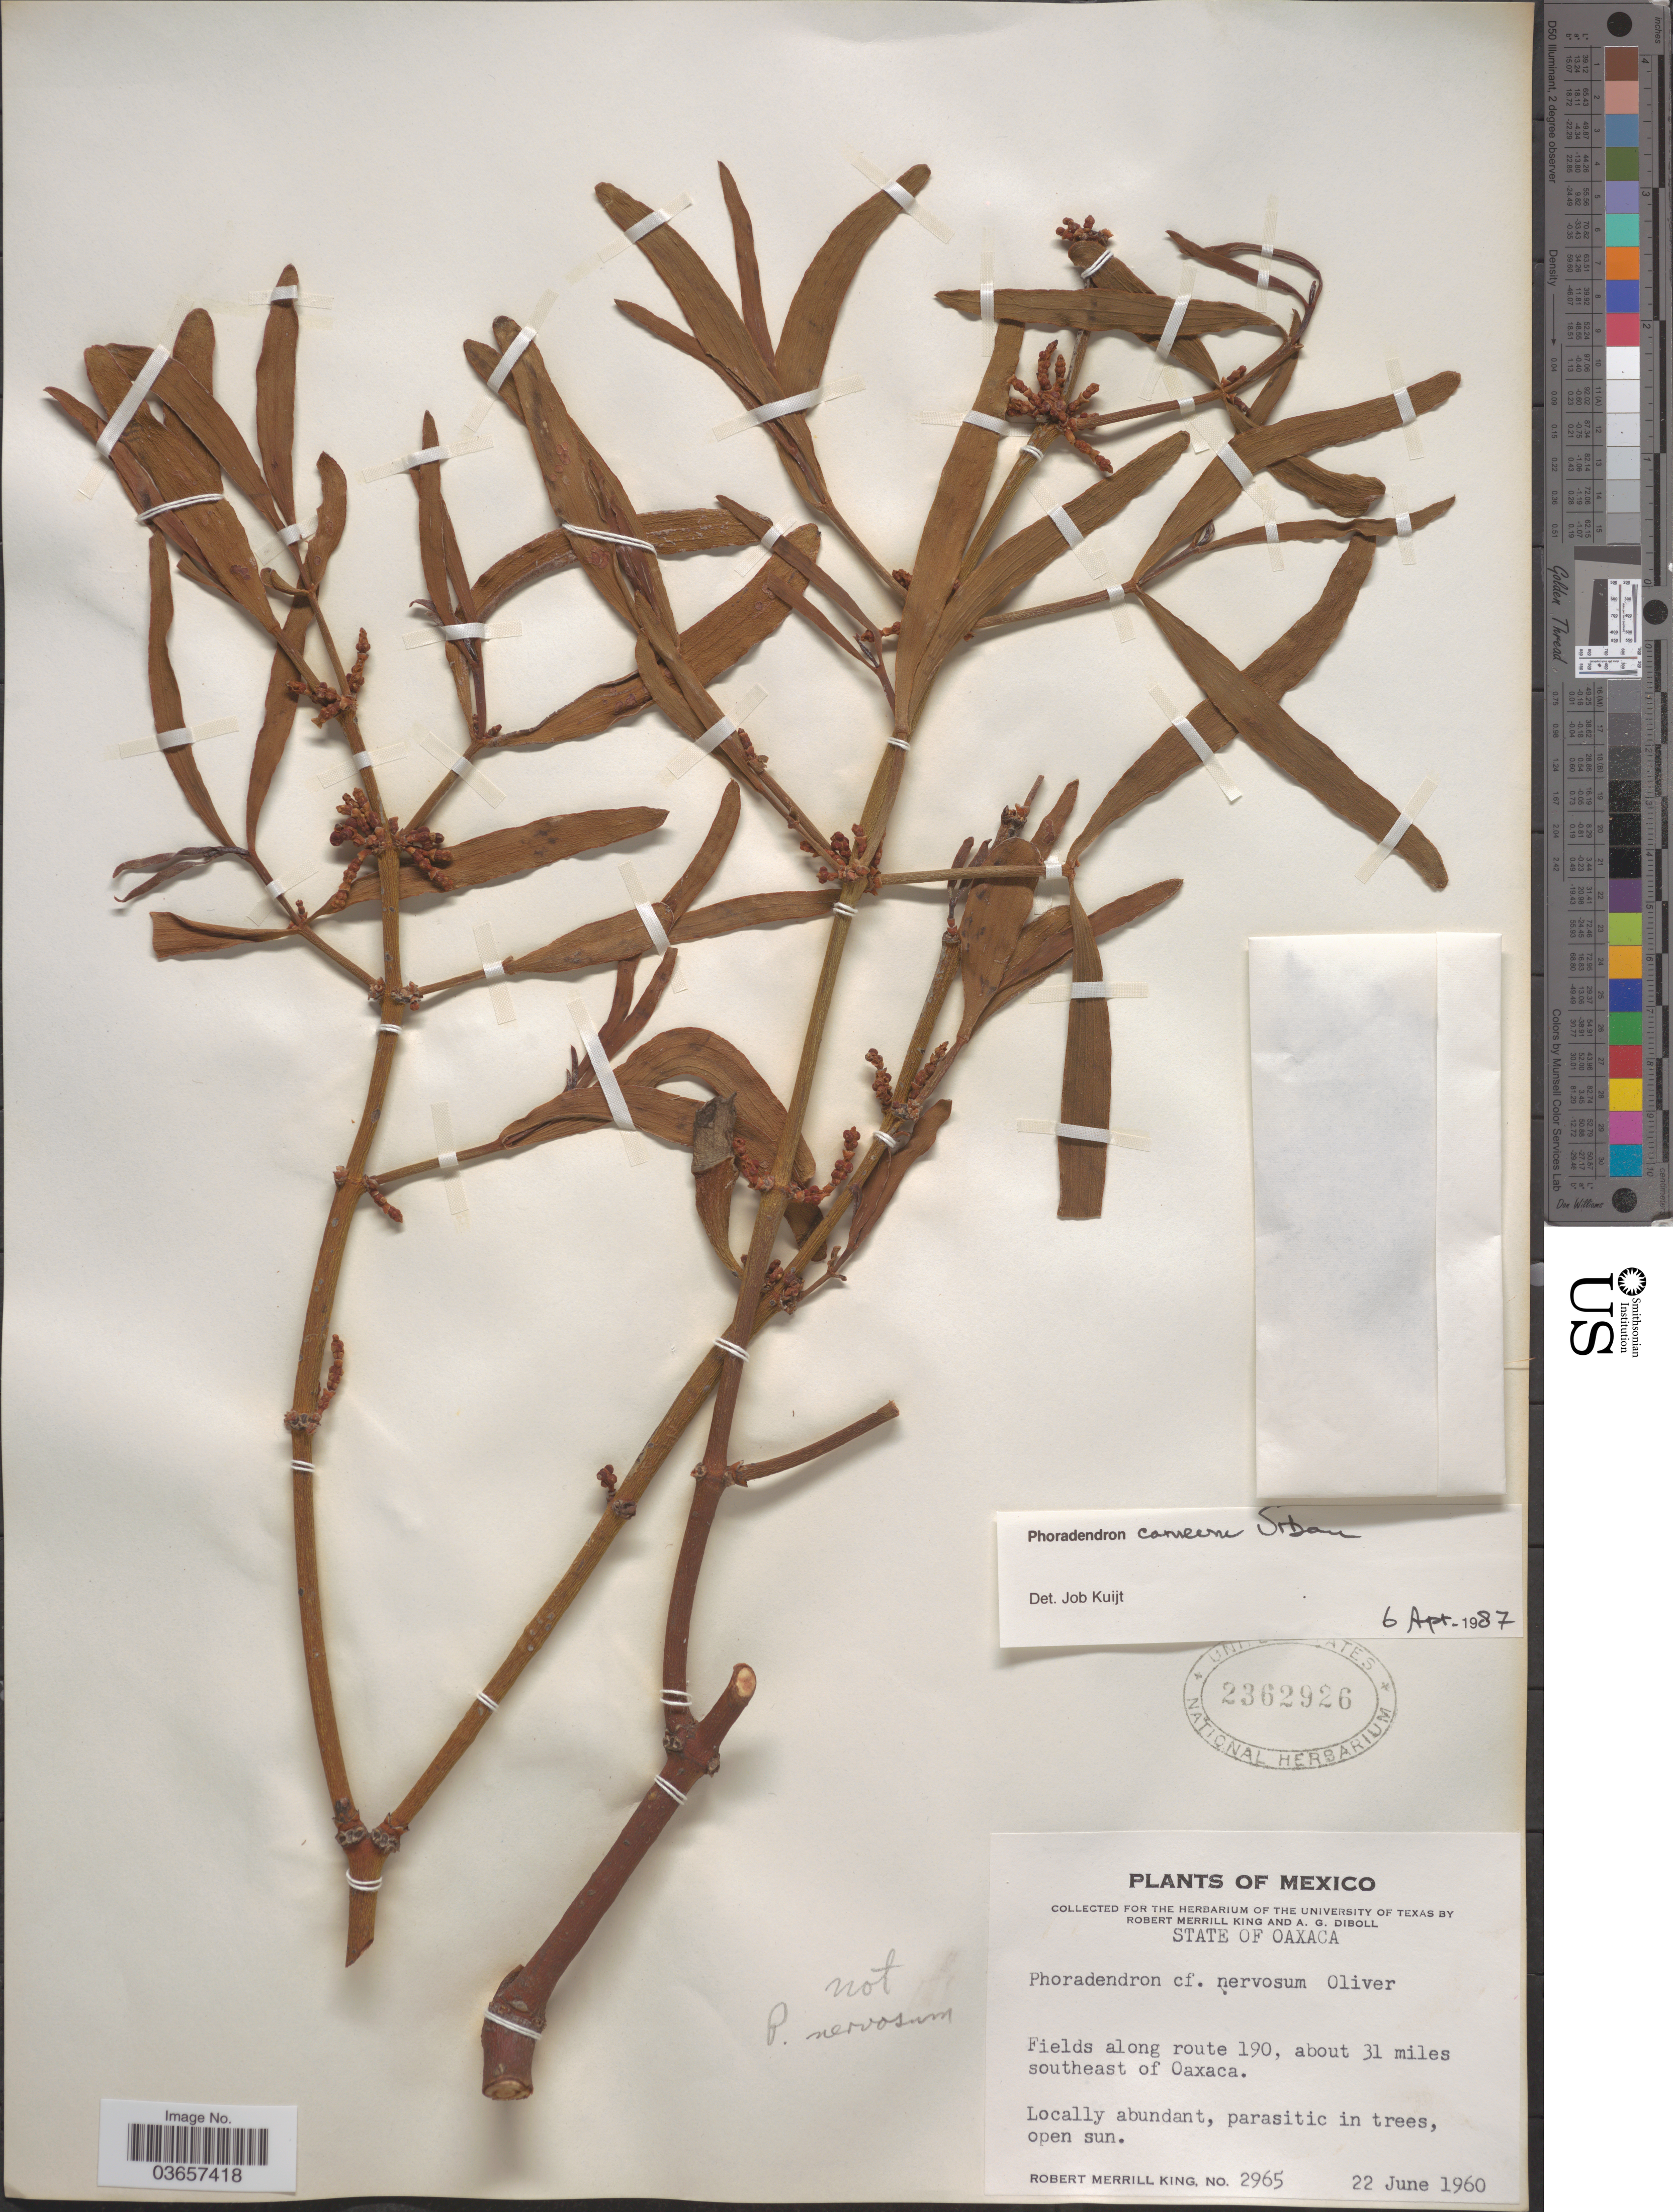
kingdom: Plantae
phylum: Tracheophyta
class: Magnoliopsida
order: Santalales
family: Viscaceae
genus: Phoradendron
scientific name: Phoradendron carneum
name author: Urb.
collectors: R. M. King & A. Diboll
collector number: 2965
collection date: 1960-06-22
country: Mexico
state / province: Oaxaca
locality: Fields along route 190, about 31 miles southeast of Oaxaca.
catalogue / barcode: US 2392926